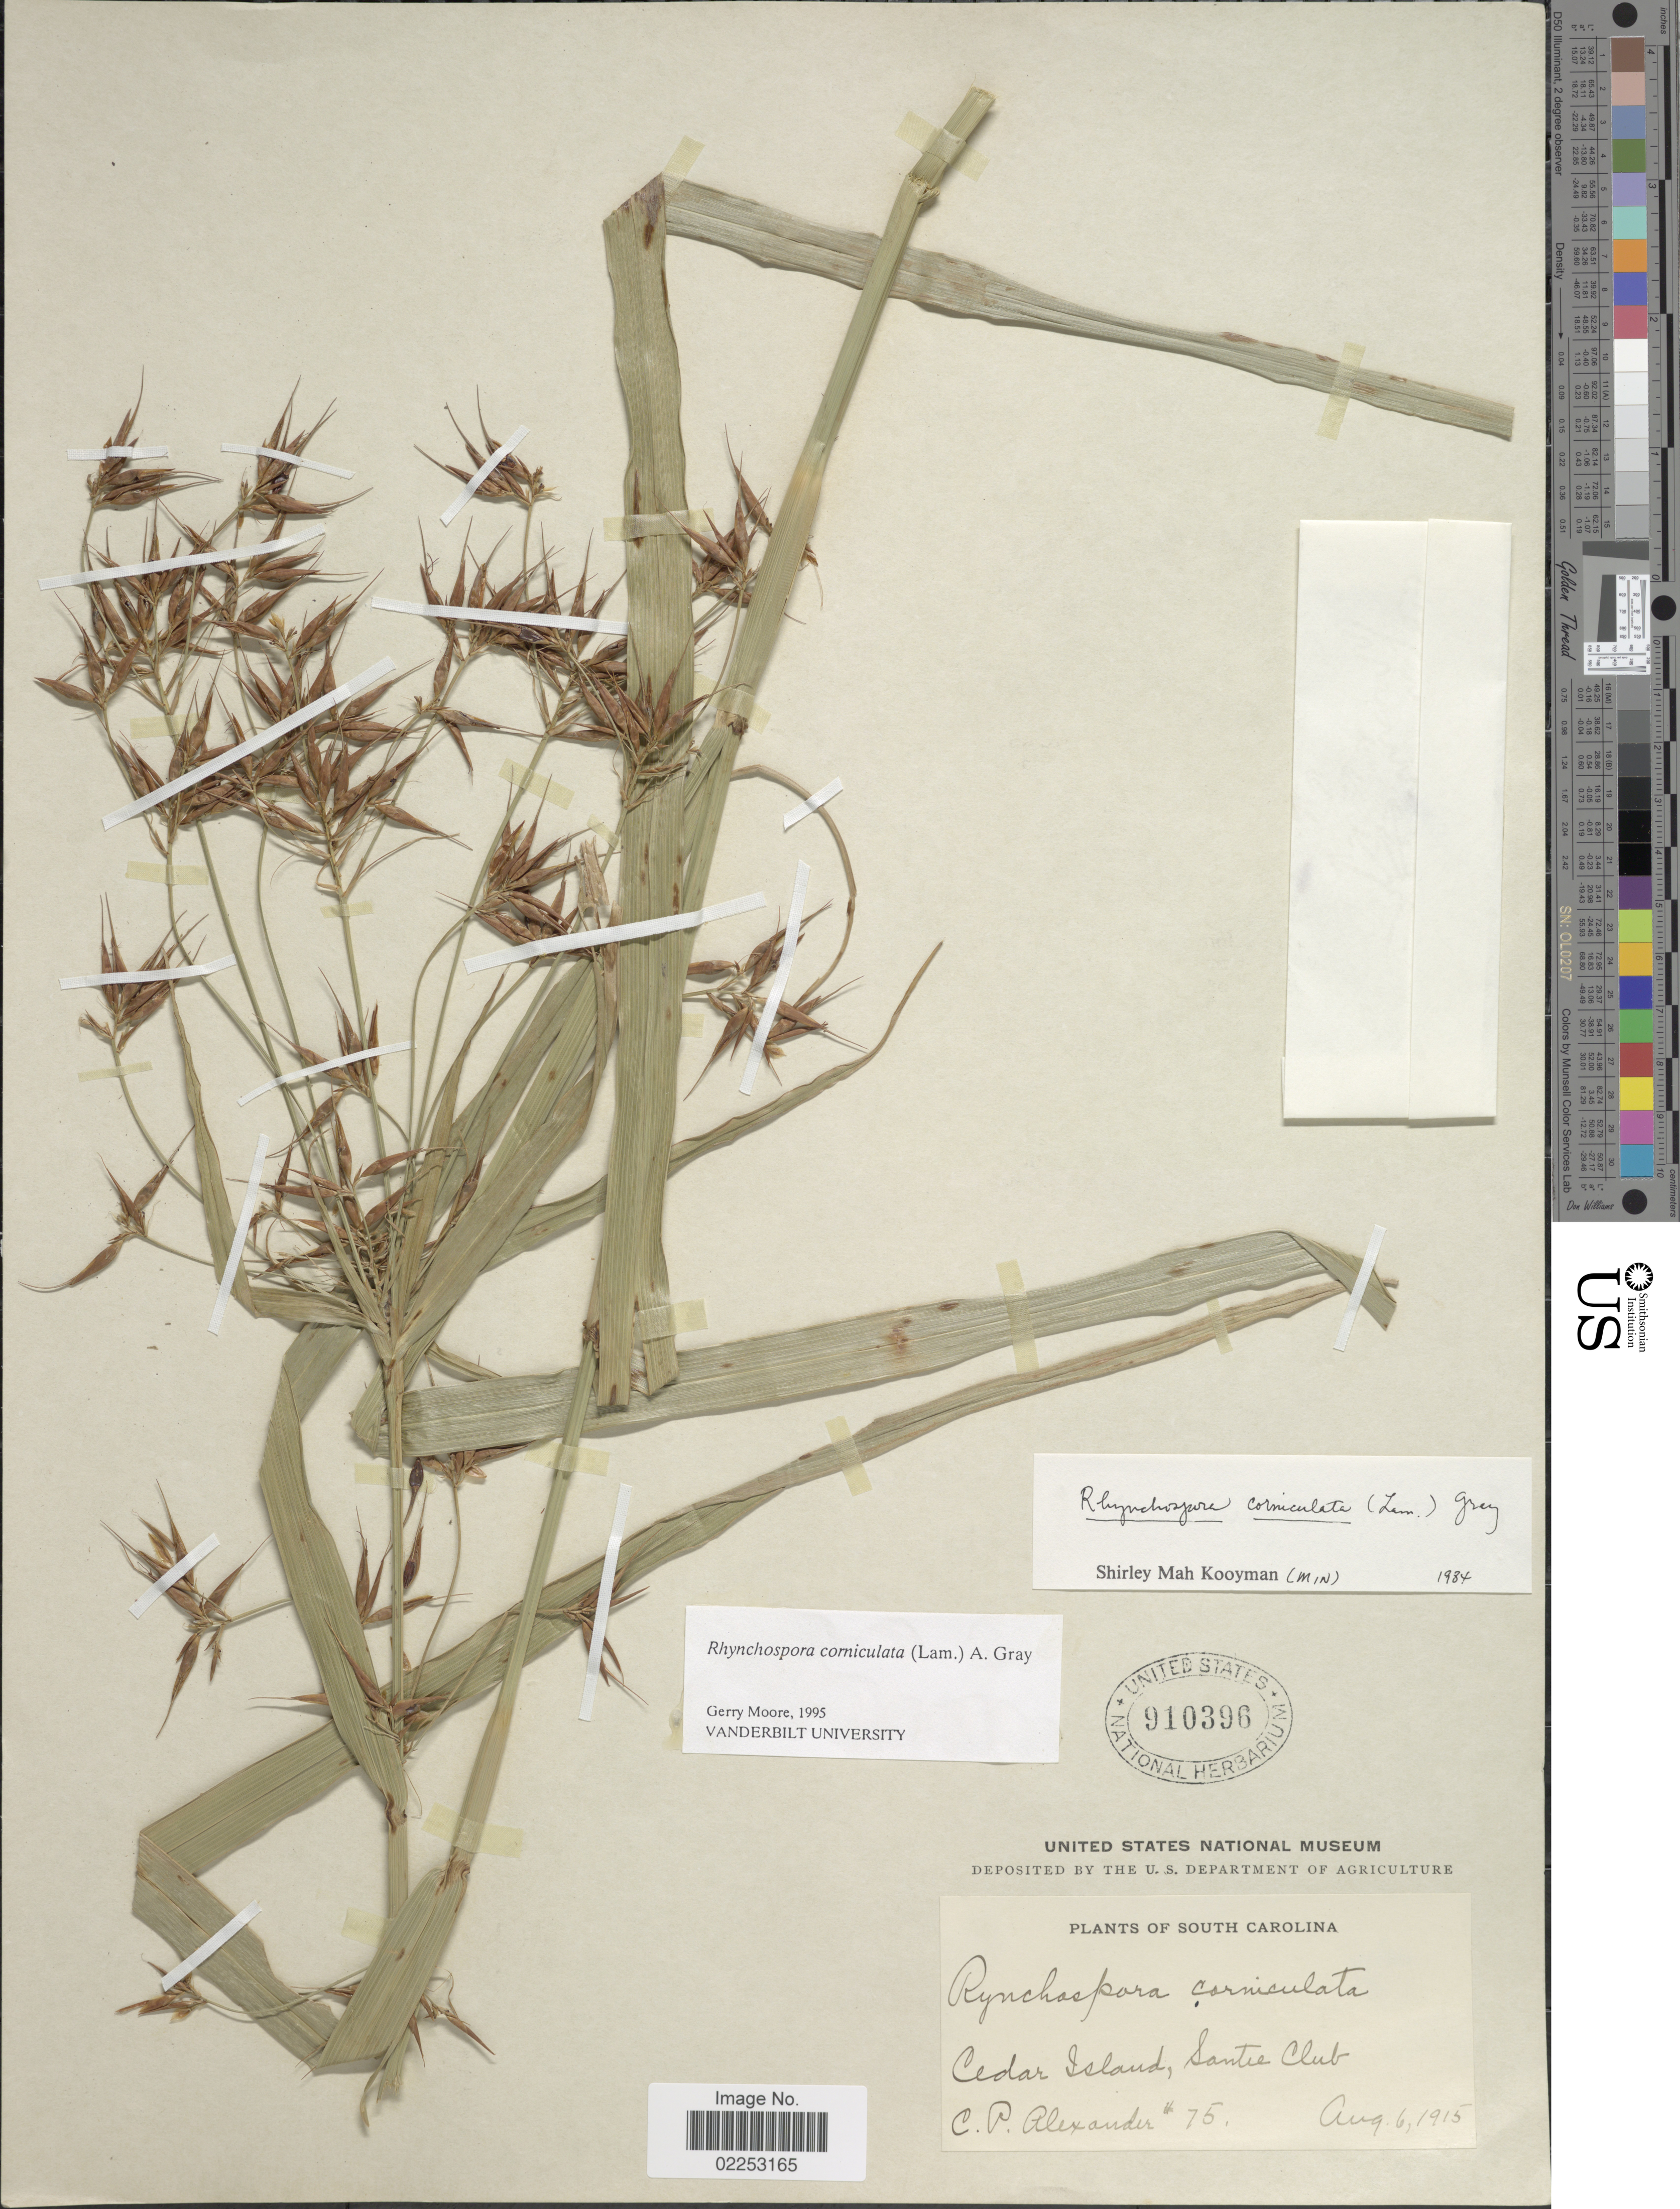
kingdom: Plantae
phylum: Tracheophyta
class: Liliopsida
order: Poales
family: Cyperaceae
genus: Rhynchospora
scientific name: Rhynchospora corniculata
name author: (Lam.) A. Gray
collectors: C. P. Alexander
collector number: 75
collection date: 1915-08-06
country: United States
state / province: South Carolina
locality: Cedar Island, Santee Club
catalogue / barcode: US 910396